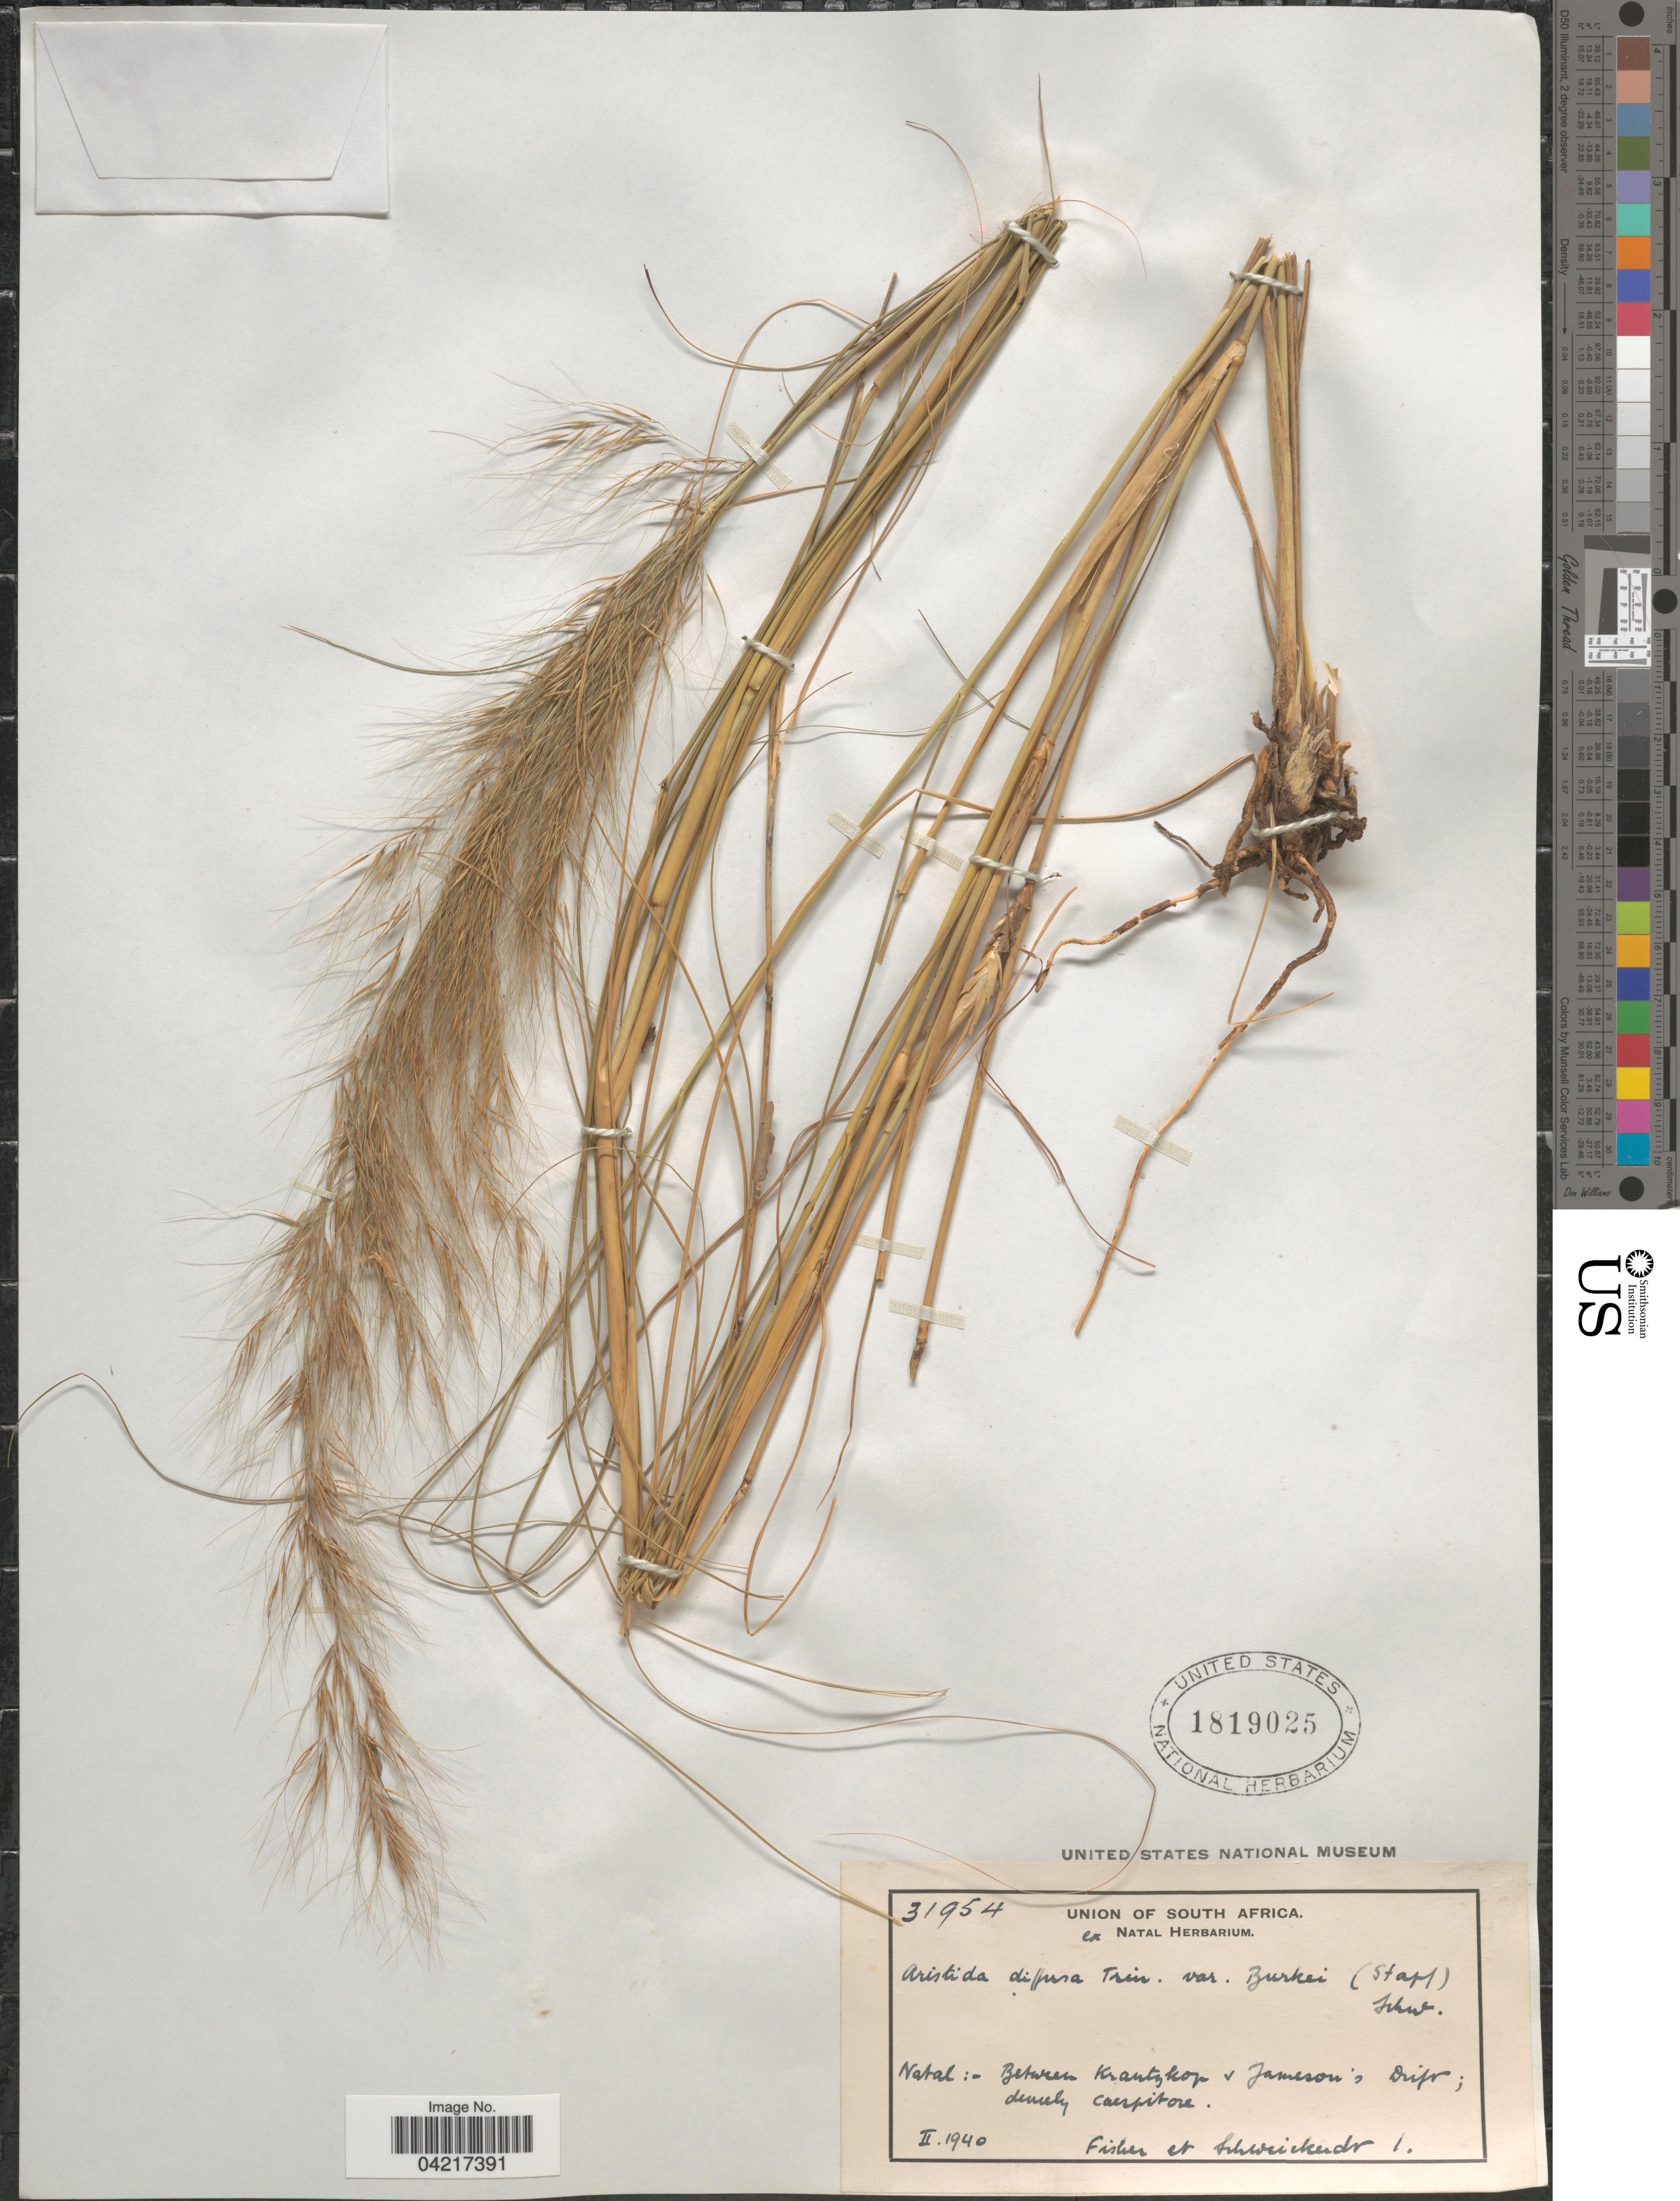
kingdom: Plantae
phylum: Tracheophyta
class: Liliopsida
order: Poales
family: Poaceae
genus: Aristida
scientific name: Aristida diffusa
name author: Trin.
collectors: -- Fisher & -. Schweickerdt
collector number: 31954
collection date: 1940-02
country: South Africa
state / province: KwaZulu-Natal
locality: Natal: Between Krantzkop & Jameson's Drift.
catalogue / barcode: US 1819025